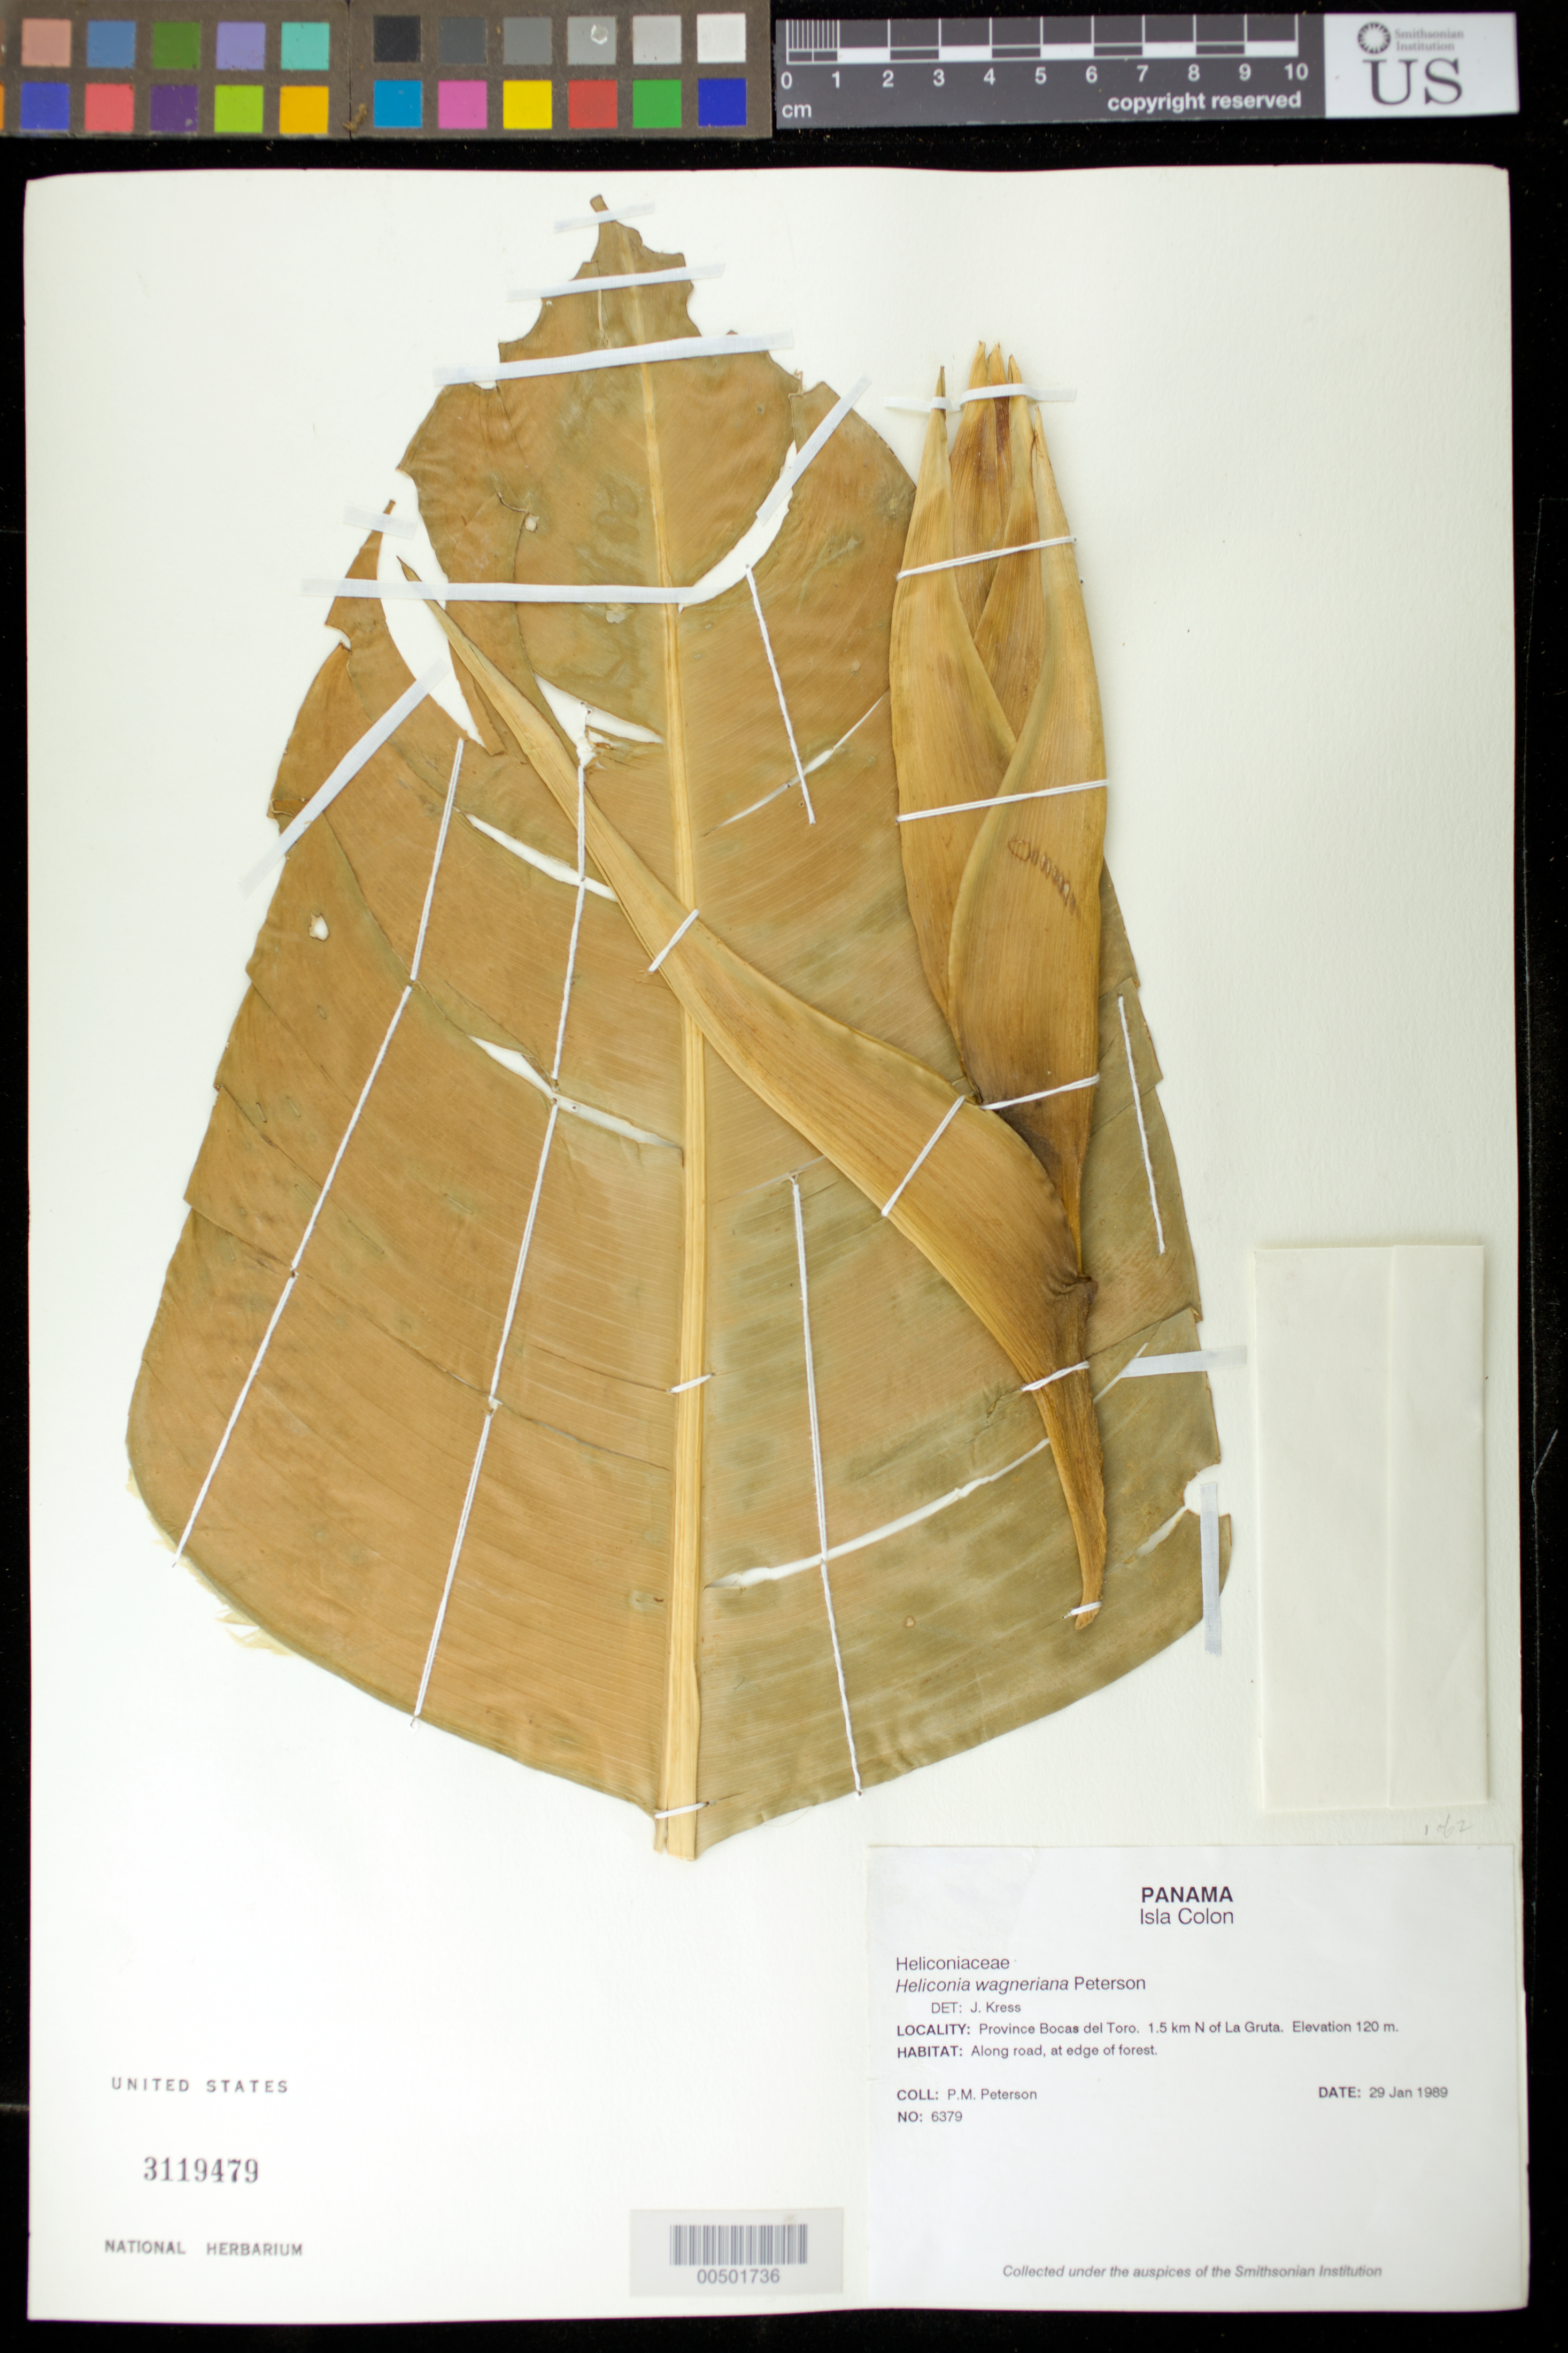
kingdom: Plantae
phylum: Tracheophyta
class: Liliopsida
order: Zingiberales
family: Heliconiaceae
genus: Heliconia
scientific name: Heliconia wagneriana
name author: Petersen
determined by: Kress, W. J., (US), Smithsonian Institution - National Museum of Natural History (UNITED STATES)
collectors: P. M. Peterson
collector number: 06379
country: Panama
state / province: Bocas del Toro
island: Colón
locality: Isla Colon, 1.5 km N of La Gruta.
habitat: Along road, at edge of forest.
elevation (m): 120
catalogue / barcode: US 3119479